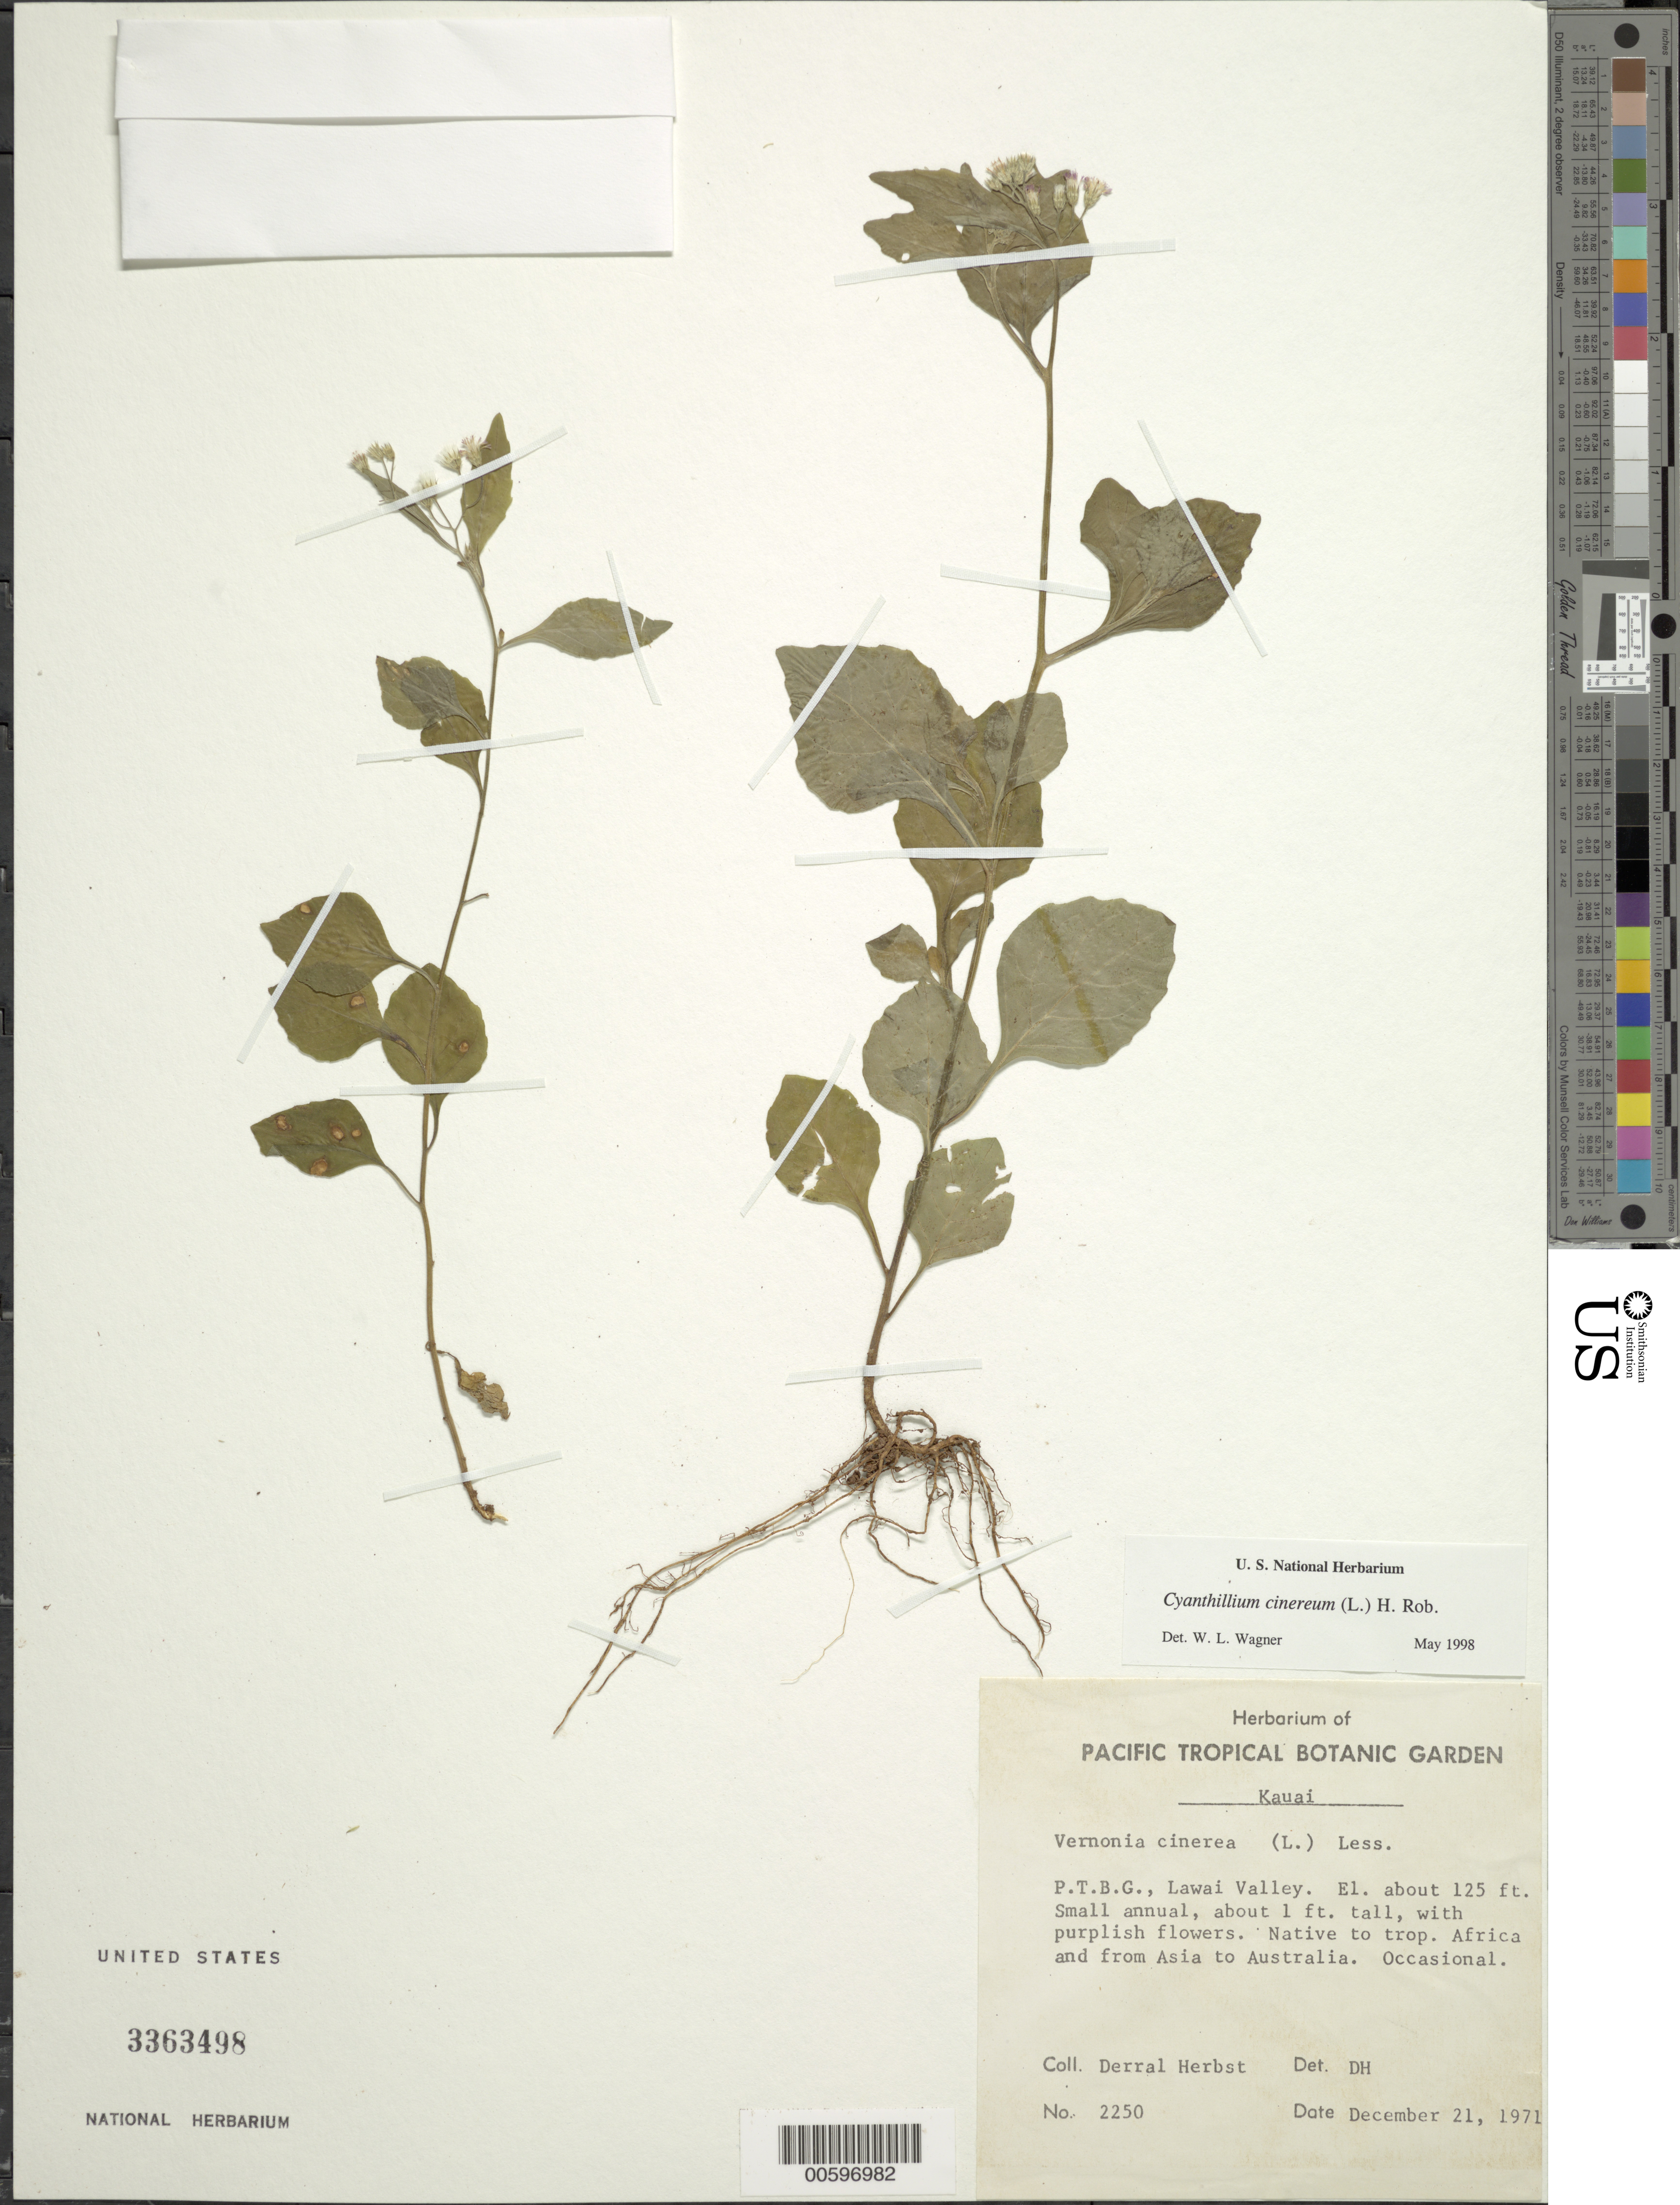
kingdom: Plantae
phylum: Tracheophyta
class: Magnoliopsida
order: Asterales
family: Asteraceae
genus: Cyanthillium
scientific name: Cyanthillium cinereum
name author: (L.) H. Rob.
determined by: Wagner, W. L., (BOT), Smithsonian Institution - National Museum of Natural History (UNITED STATES)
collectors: D. R. Herbst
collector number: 2250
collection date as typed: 21 Dec 1971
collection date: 1971-12-21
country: United States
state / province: Hawaii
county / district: Kauai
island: Kaua'i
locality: P.T.B.G., Lawai Valley.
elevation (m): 38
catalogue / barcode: US 3363498